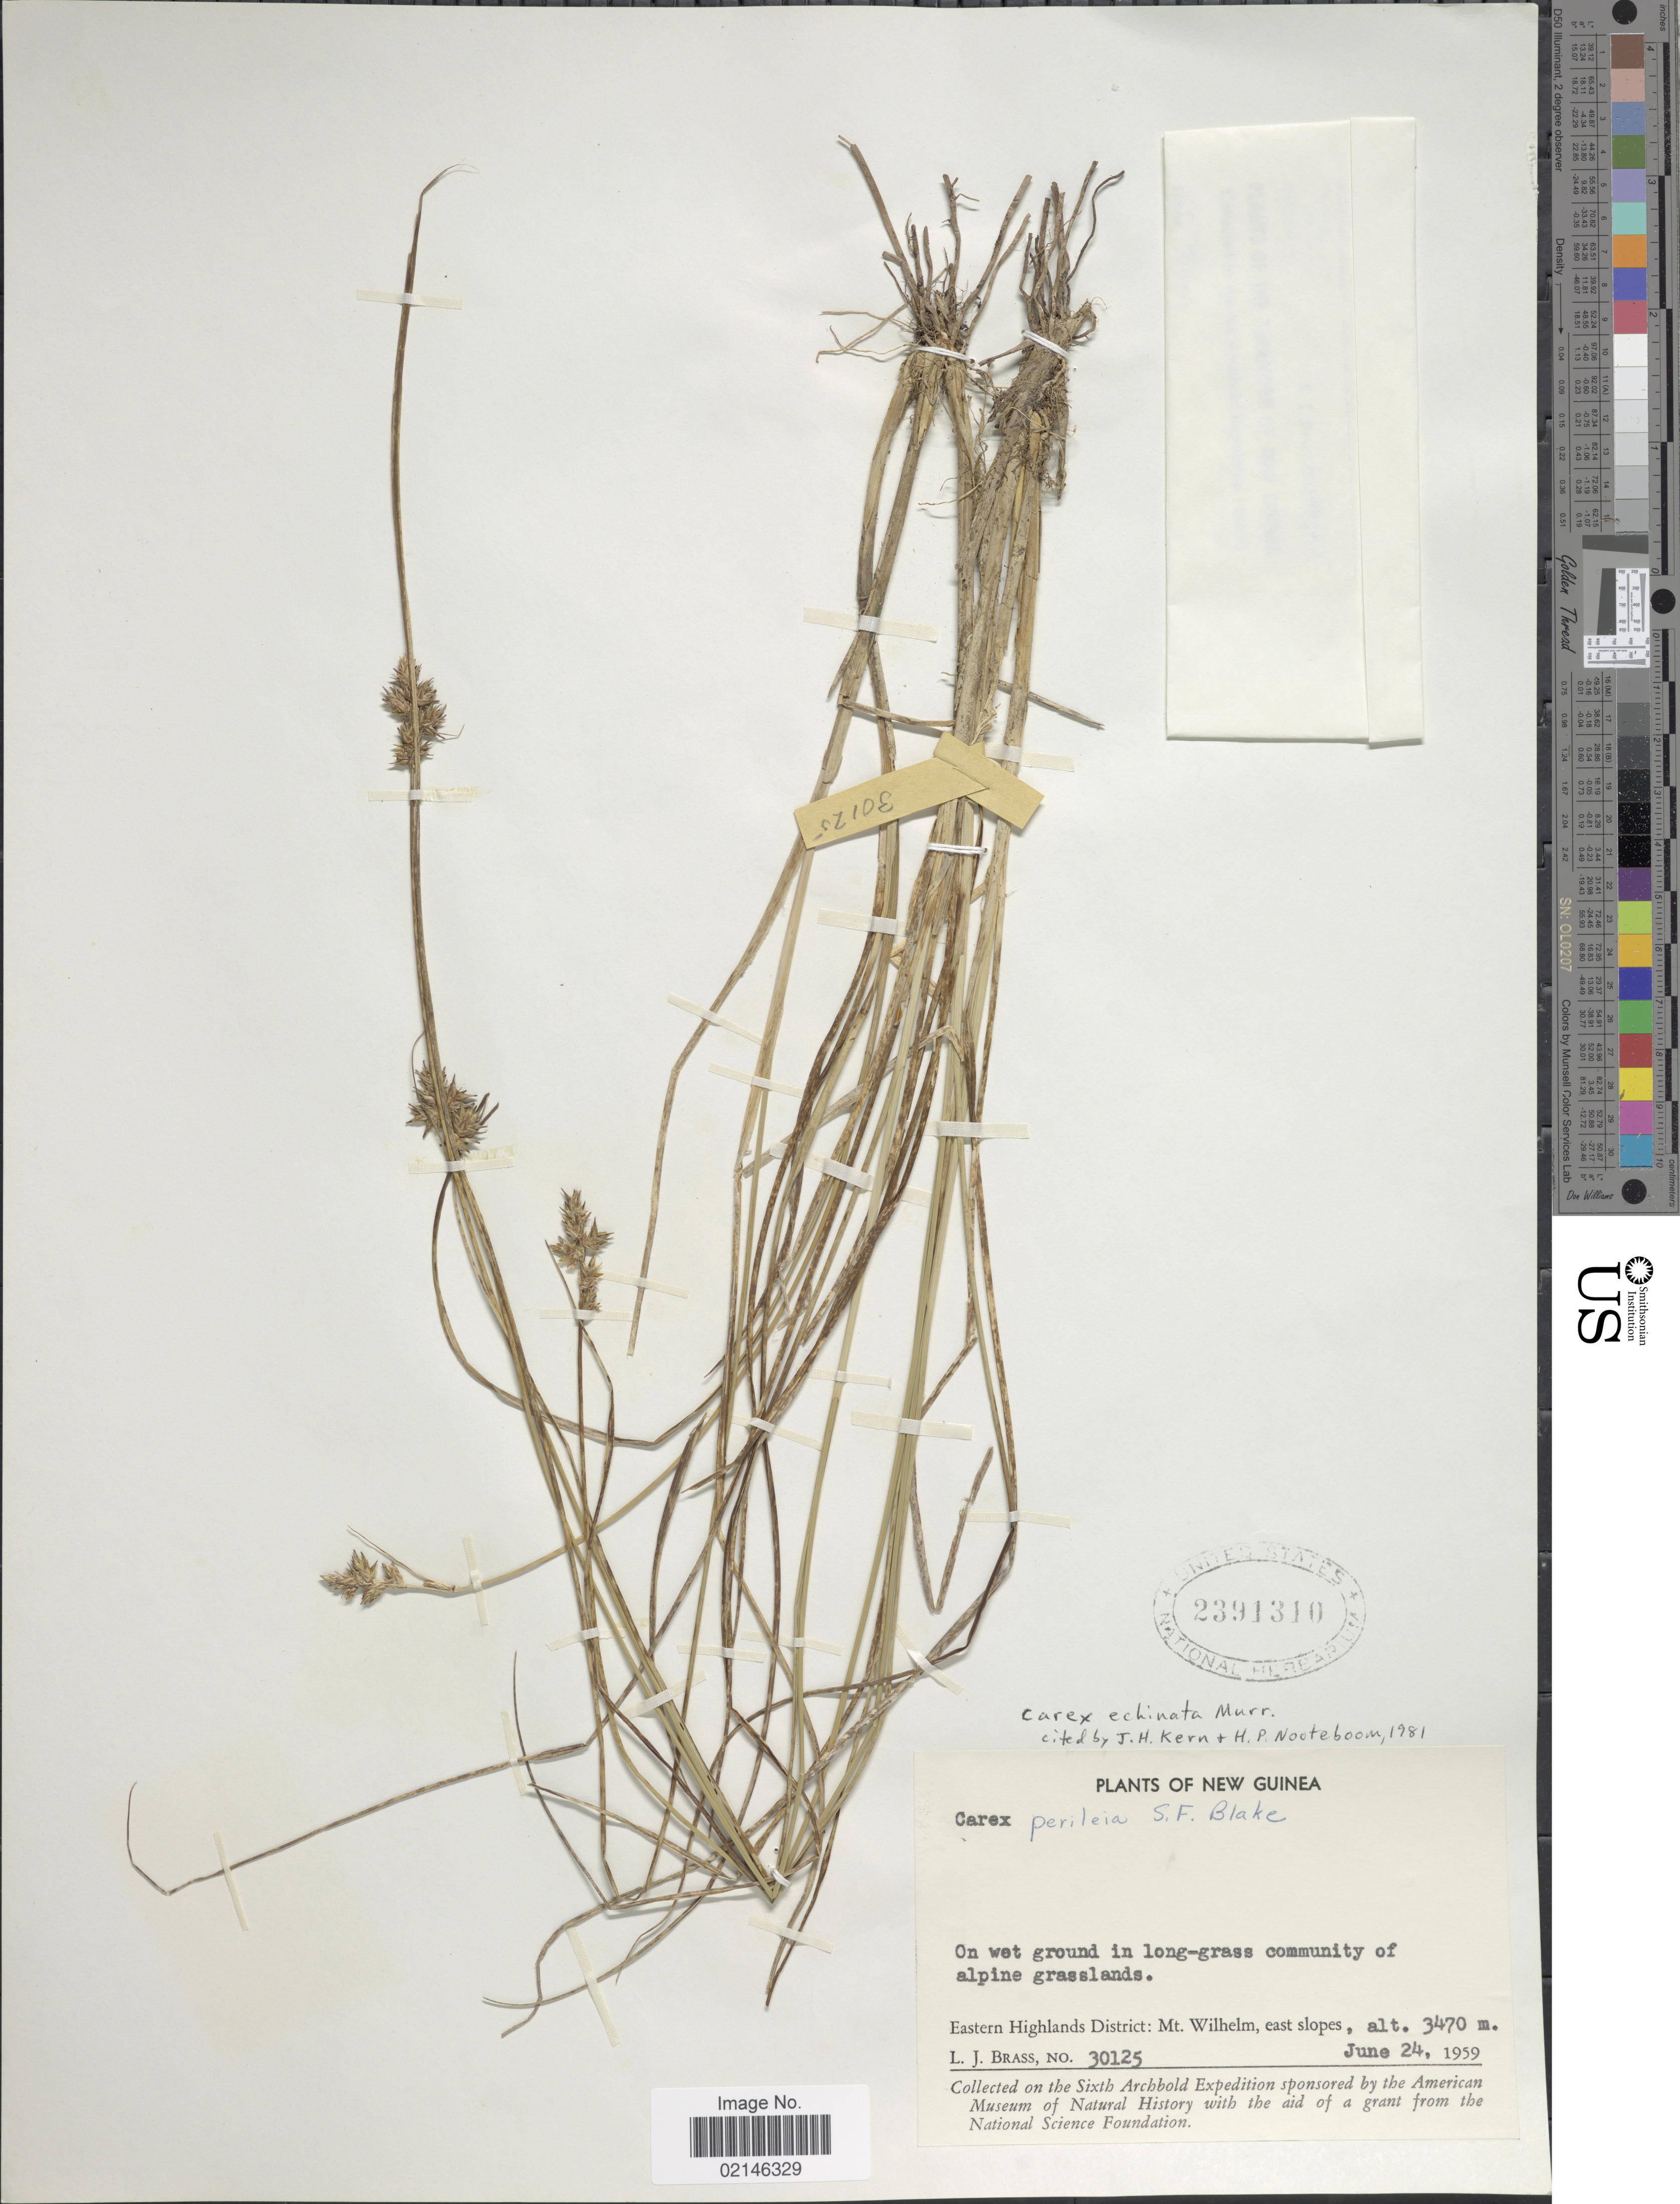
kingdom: Plantae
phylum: Tracheophyta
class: Liliopsida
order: Poales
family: Cyperaceae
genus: Carex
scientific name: Carex echinata subsp. echinata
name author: Murray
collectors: L. J. Brass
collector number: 30125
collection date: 1959-06-24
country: Papua New Guinea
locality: New Guinea. Eastern Highlands District: Mt. Wilhelm, east slopes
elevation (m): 3470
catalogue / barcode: US 2391310